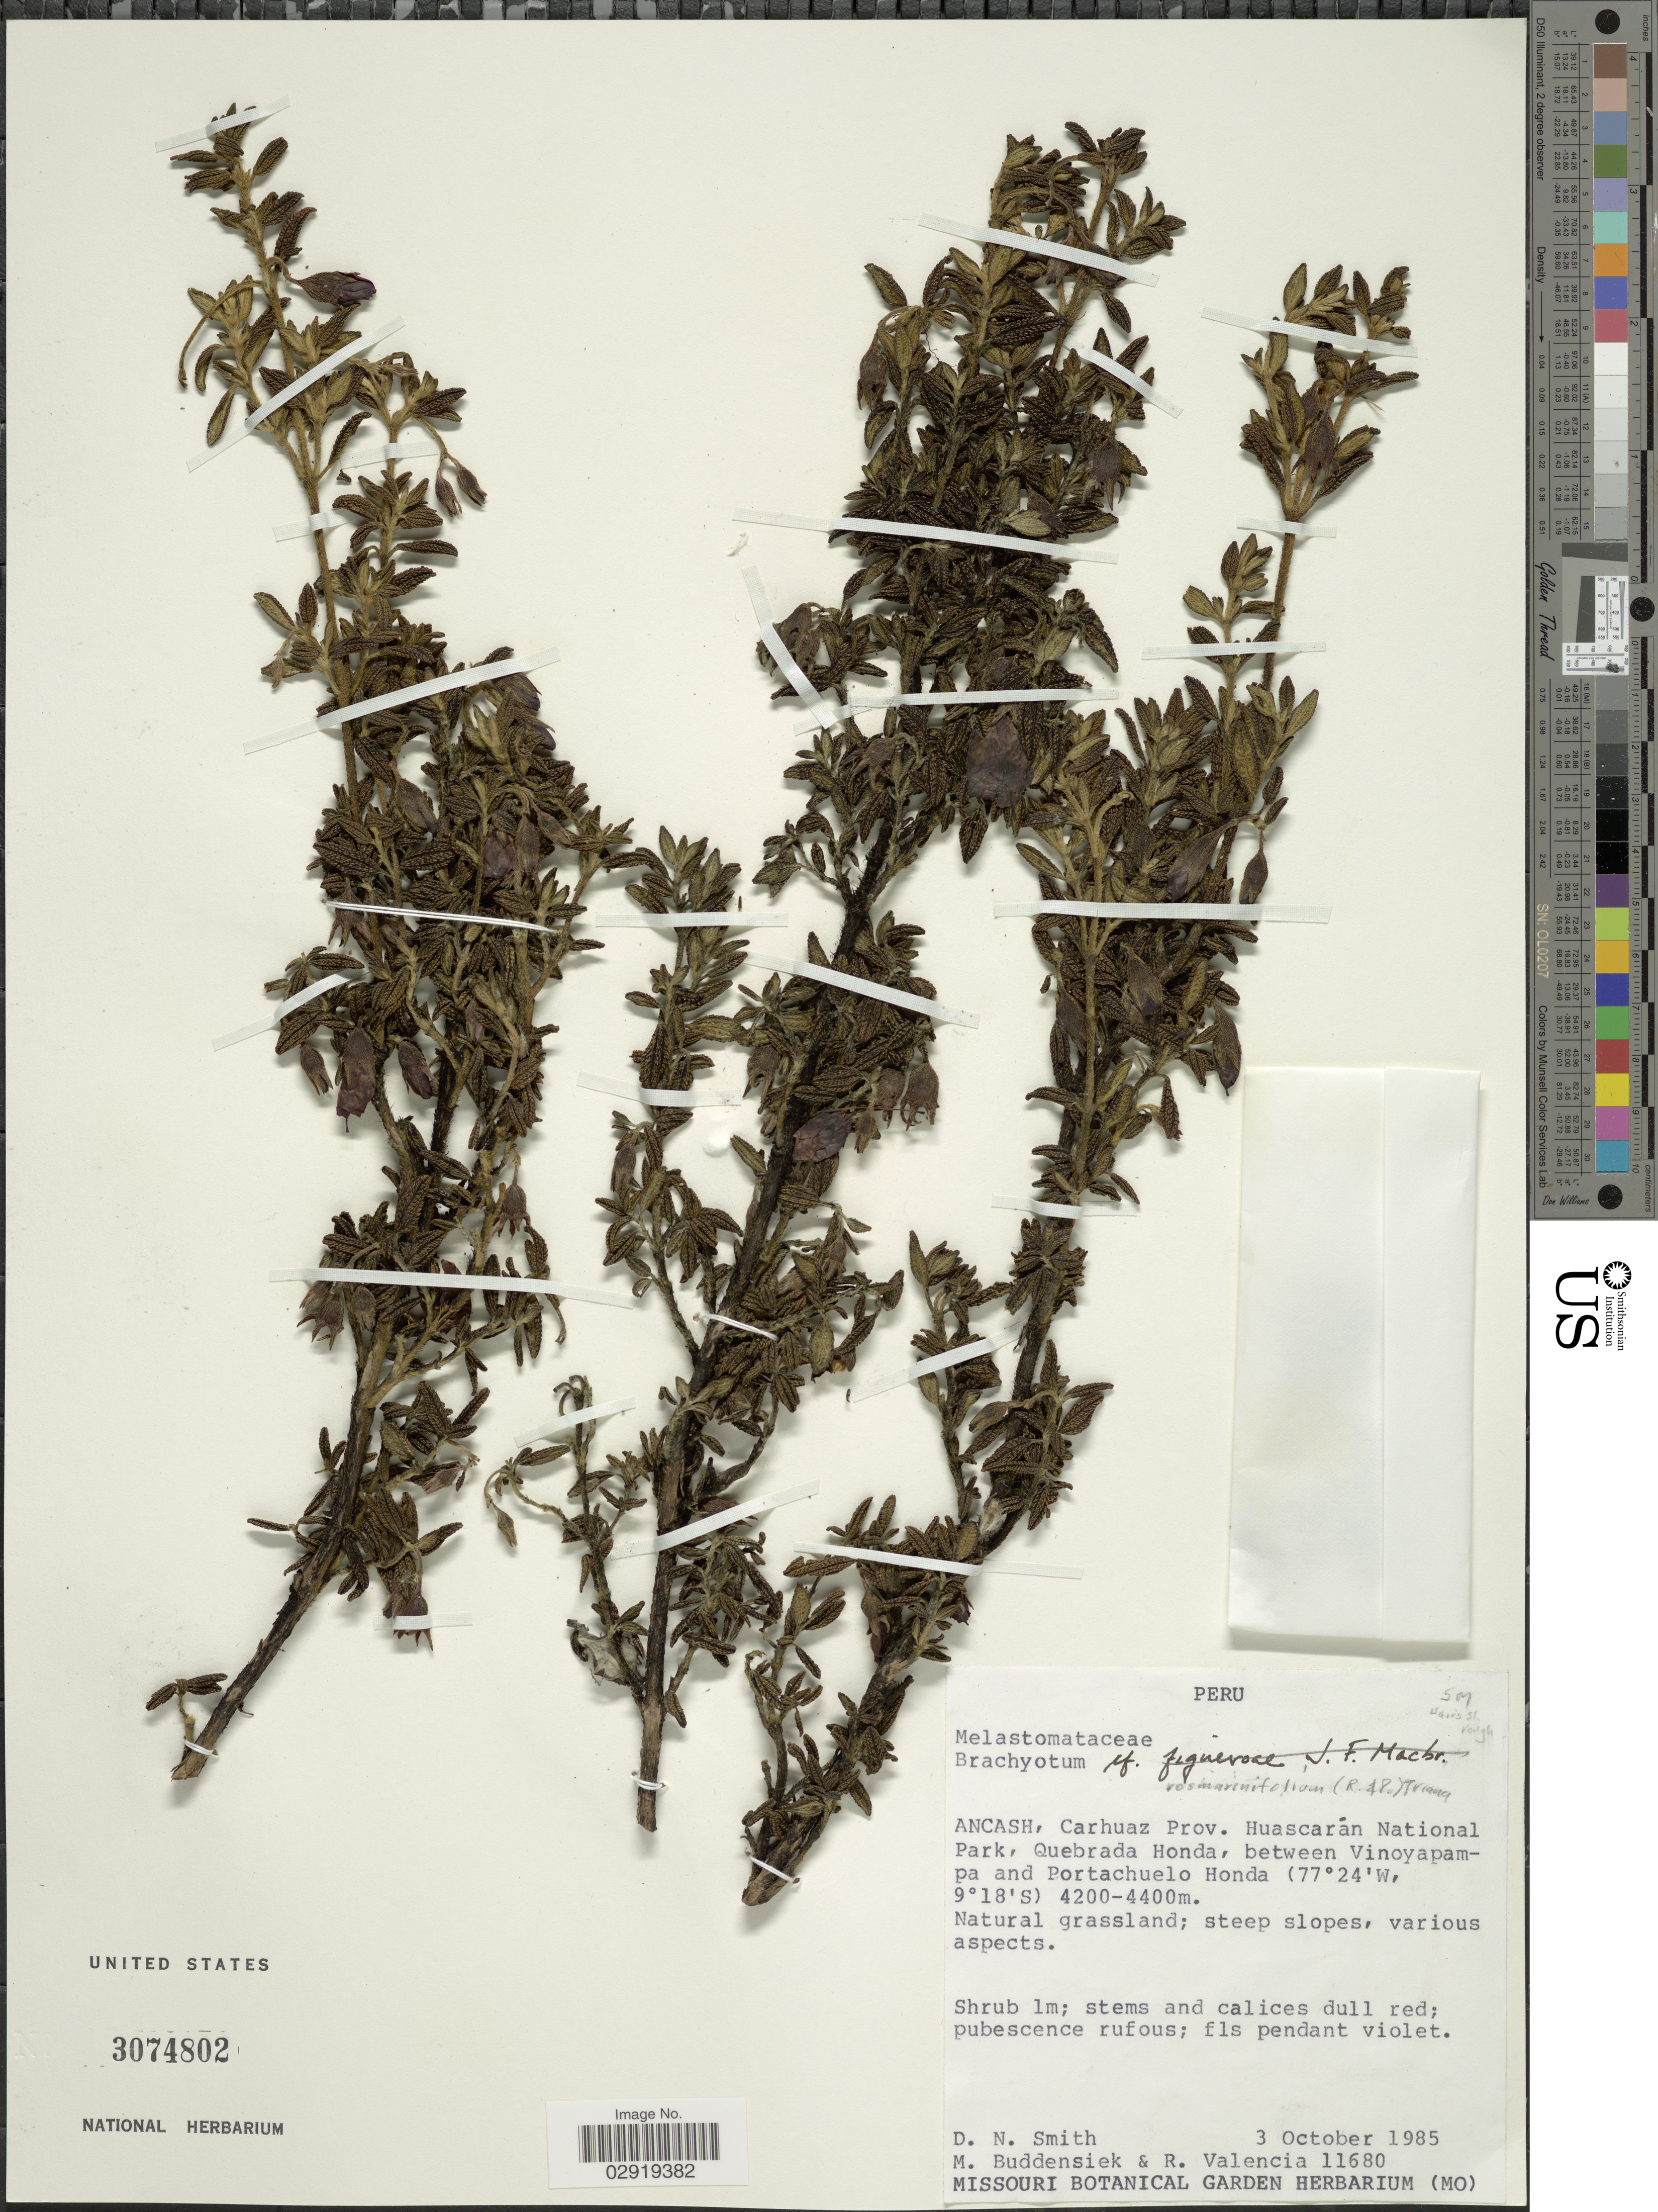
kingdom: Plantae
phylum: Tracheophyta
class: Magnoliopsida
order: Myrtales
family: Melastomataceae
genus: Brachyotum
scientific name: Brachyotum rostratum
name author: (Naudin) Triana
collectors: D. Smith, M. Buddensiek & R. Valencia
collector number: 11680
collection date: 1985-10-03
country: Peru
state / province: Ancash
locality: Carhuaz Prov. Huascarán National Park, Quebrada Honda, between Vinoyapampa and Portachuelo Honda.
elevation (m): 4200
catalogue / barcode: US 3074802